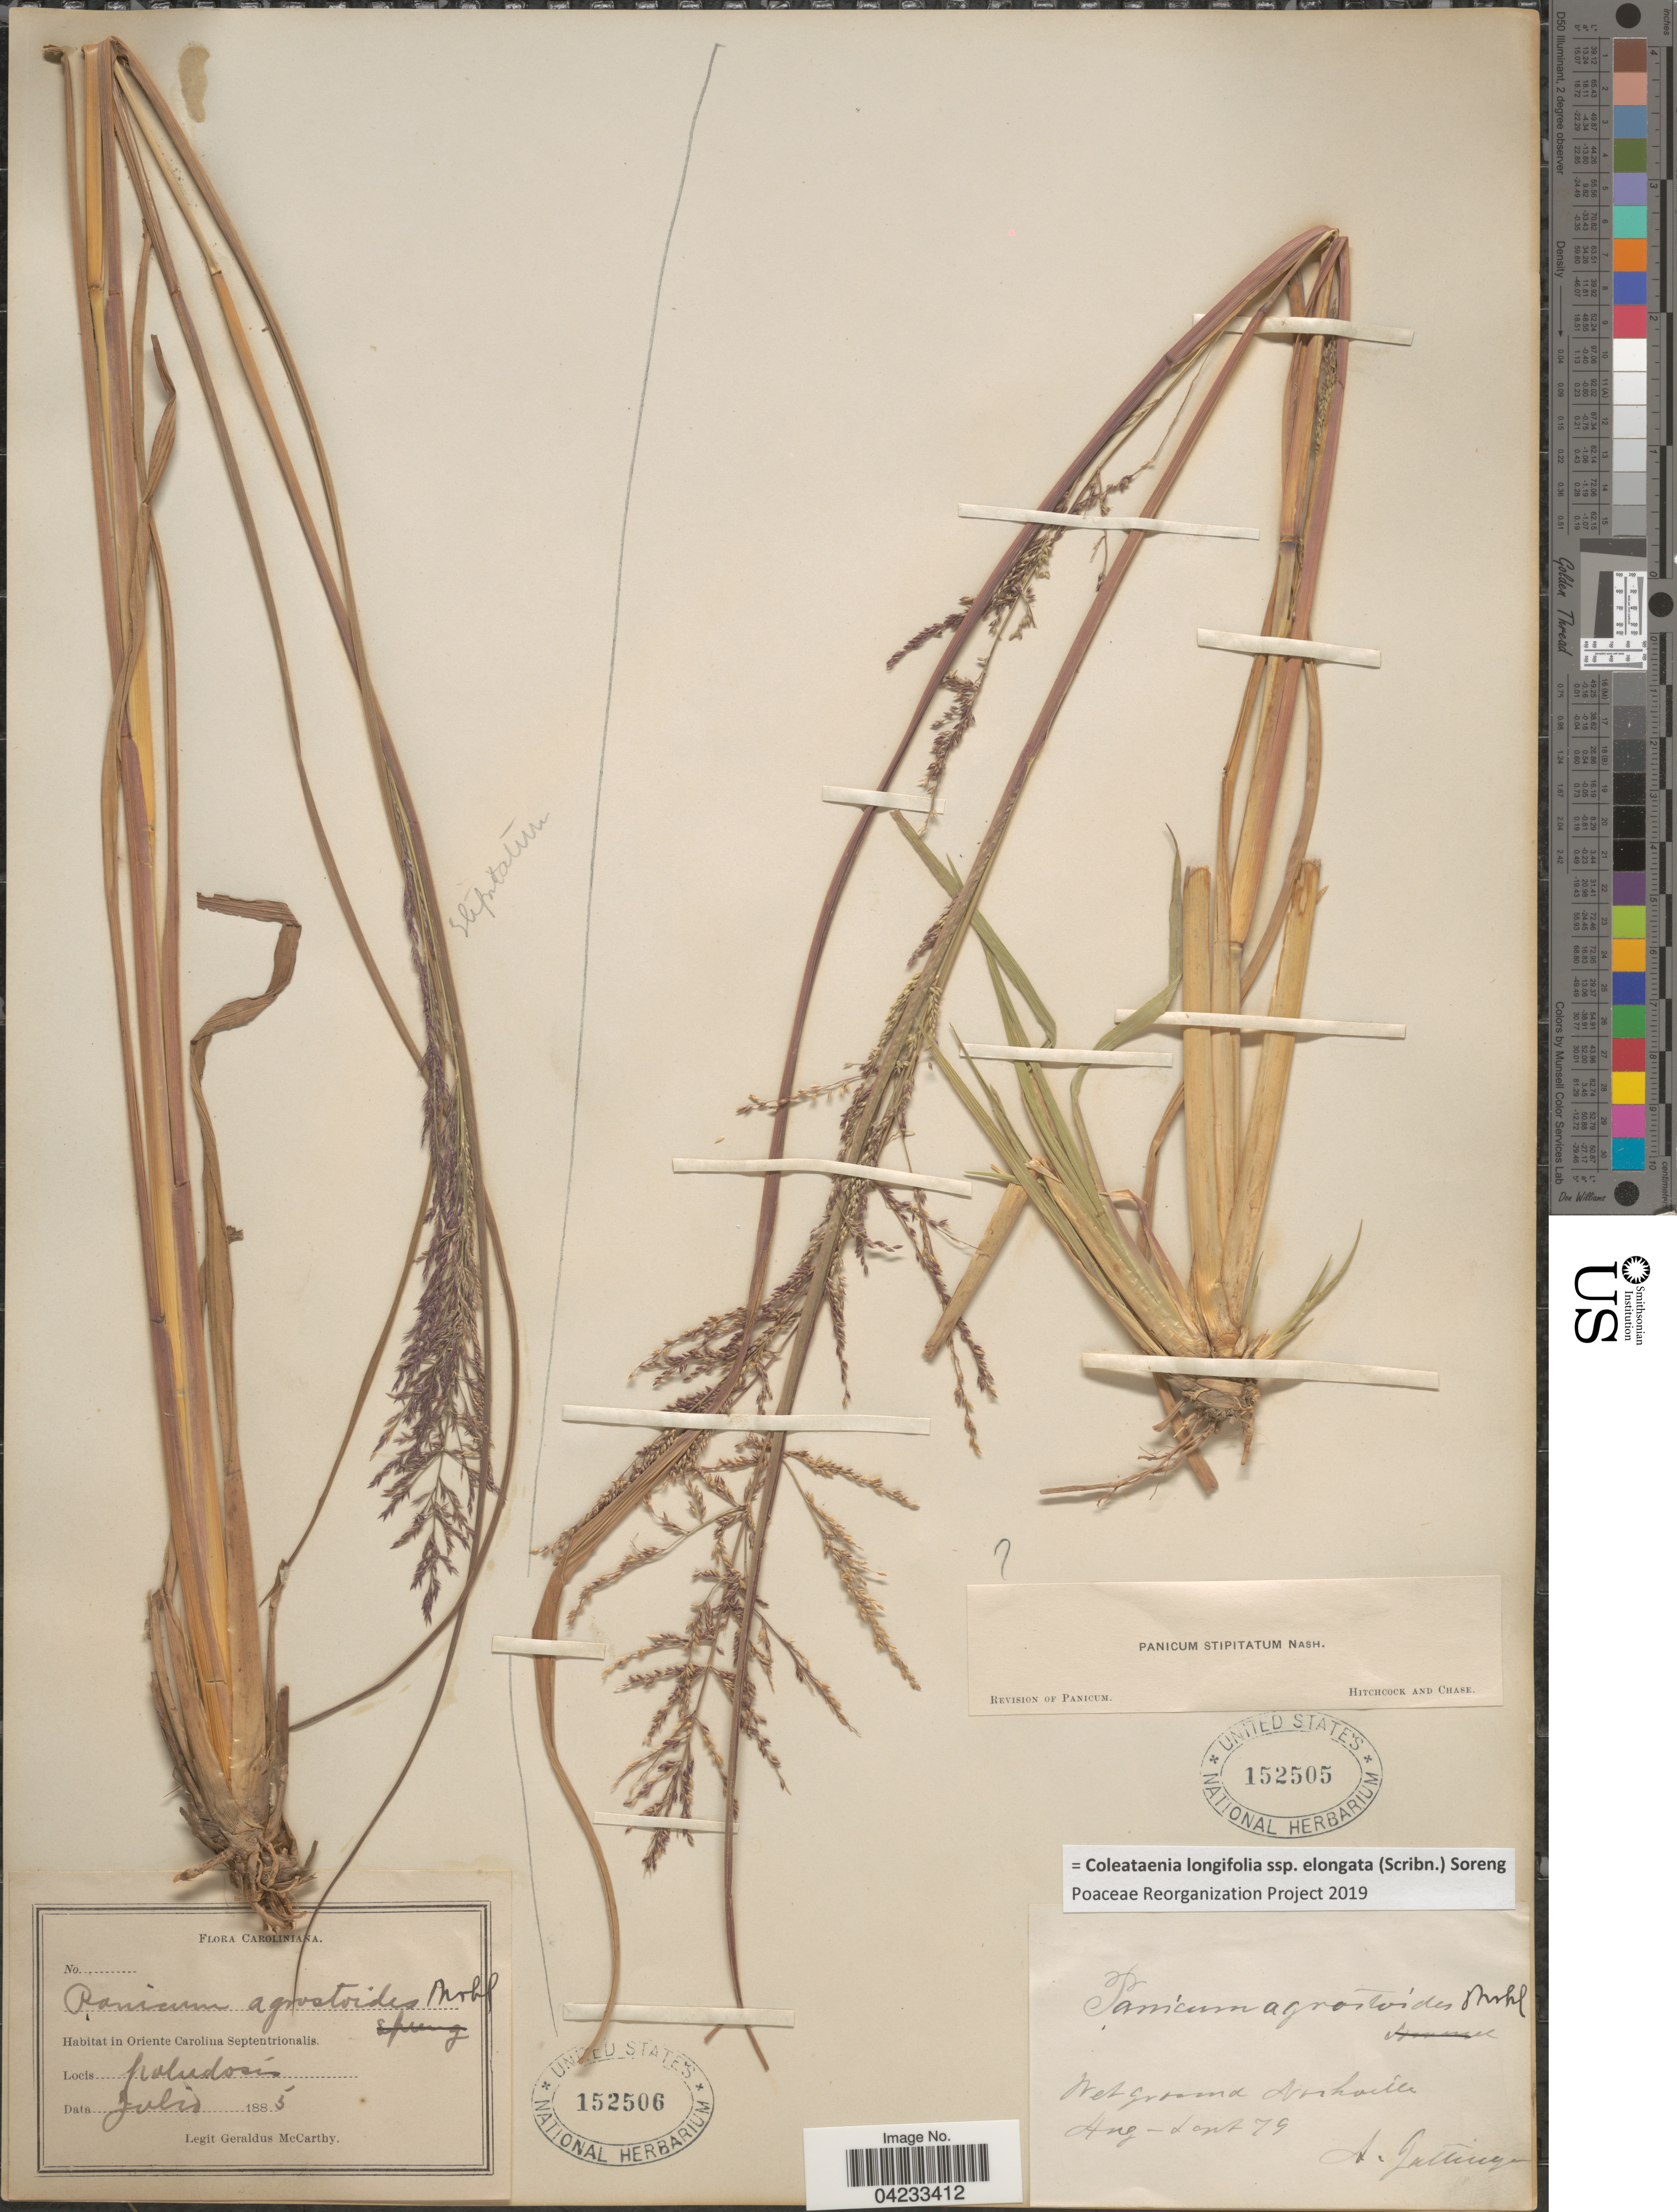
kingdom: Plantae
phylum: Tracheophyta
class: Liliopsida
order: Poales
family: Poaceae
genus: Coleataenia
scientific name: Coleataenia longifolia subsp. elongata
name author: (Scribn.) Soreng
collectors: M. McCarthy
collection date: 1885-07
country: United States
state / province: North Carolina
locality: In Oriente Carolina Septentrionalis. Paludosis.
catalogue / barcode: US 152506